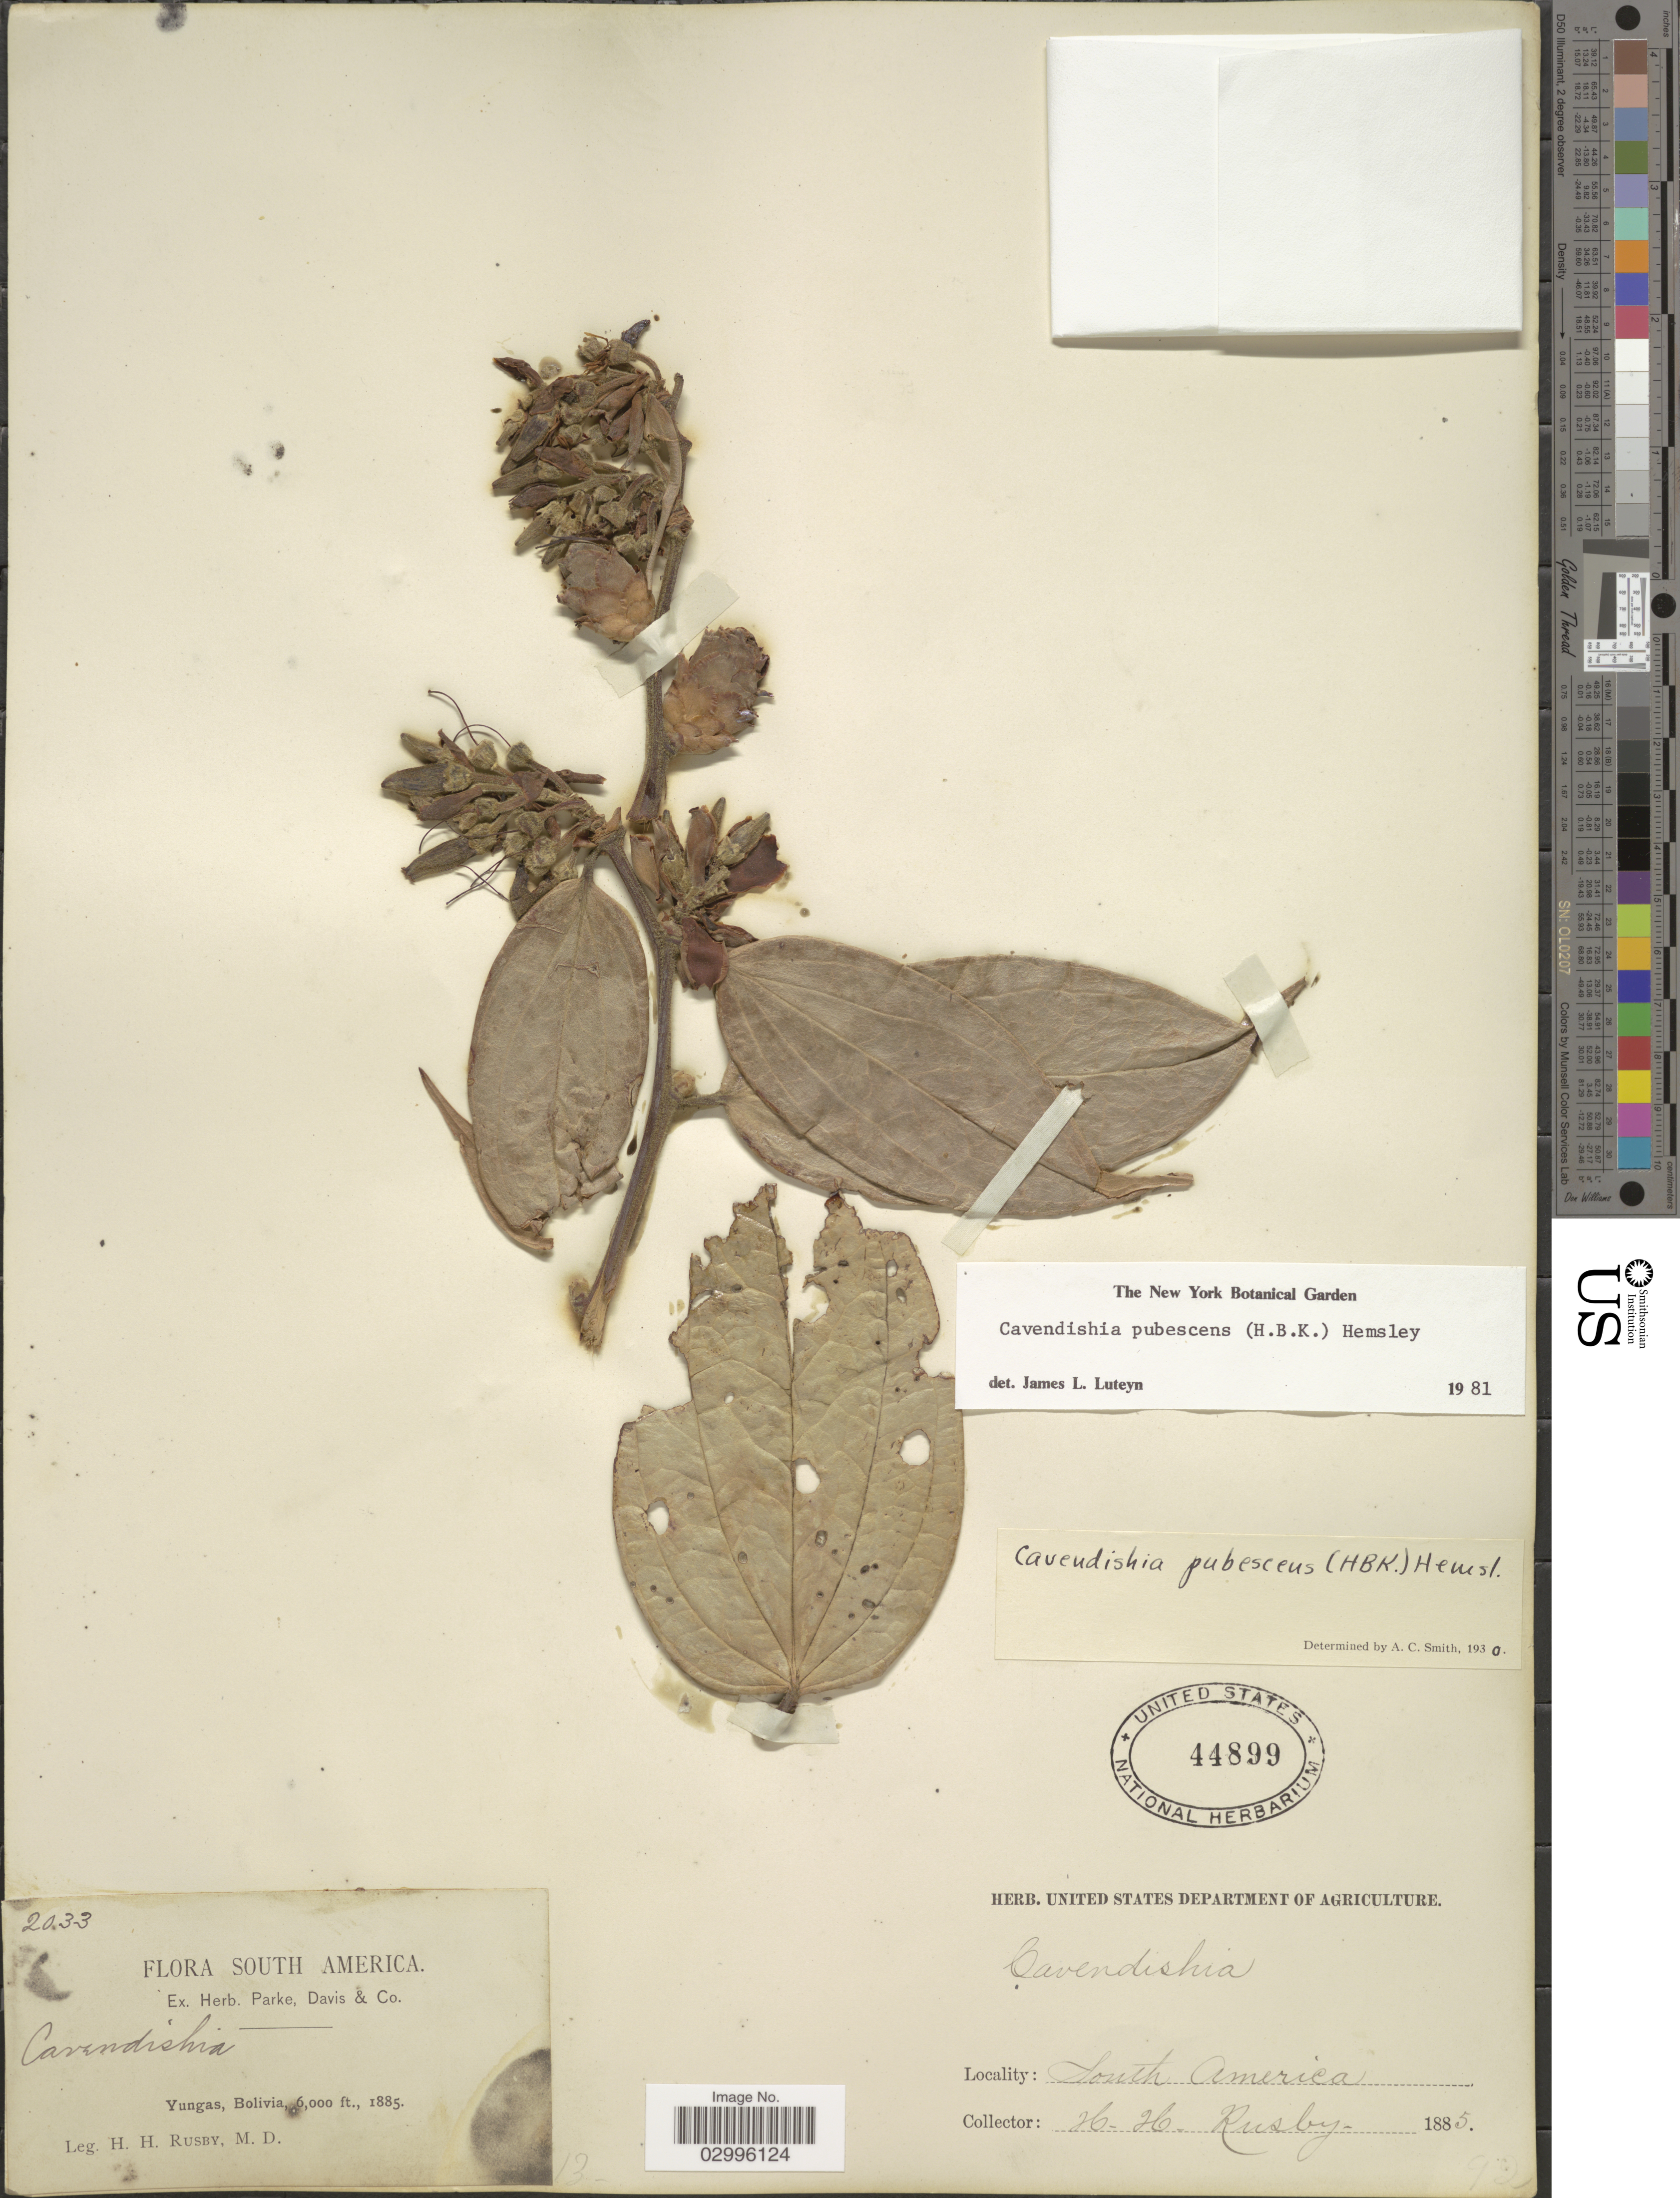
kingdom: Plantae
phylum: Tracheophyta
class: Magnoliopsida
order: Ericales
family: Ericaceae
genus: Cavendishia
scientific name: Cavendishia pubescens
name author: (Kunth) Hemsl.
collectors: H. H. Rusby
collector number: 2033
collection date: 1885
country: Bolivia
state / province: La Paz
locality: Yungas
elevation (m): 1829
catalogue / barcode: US 44899